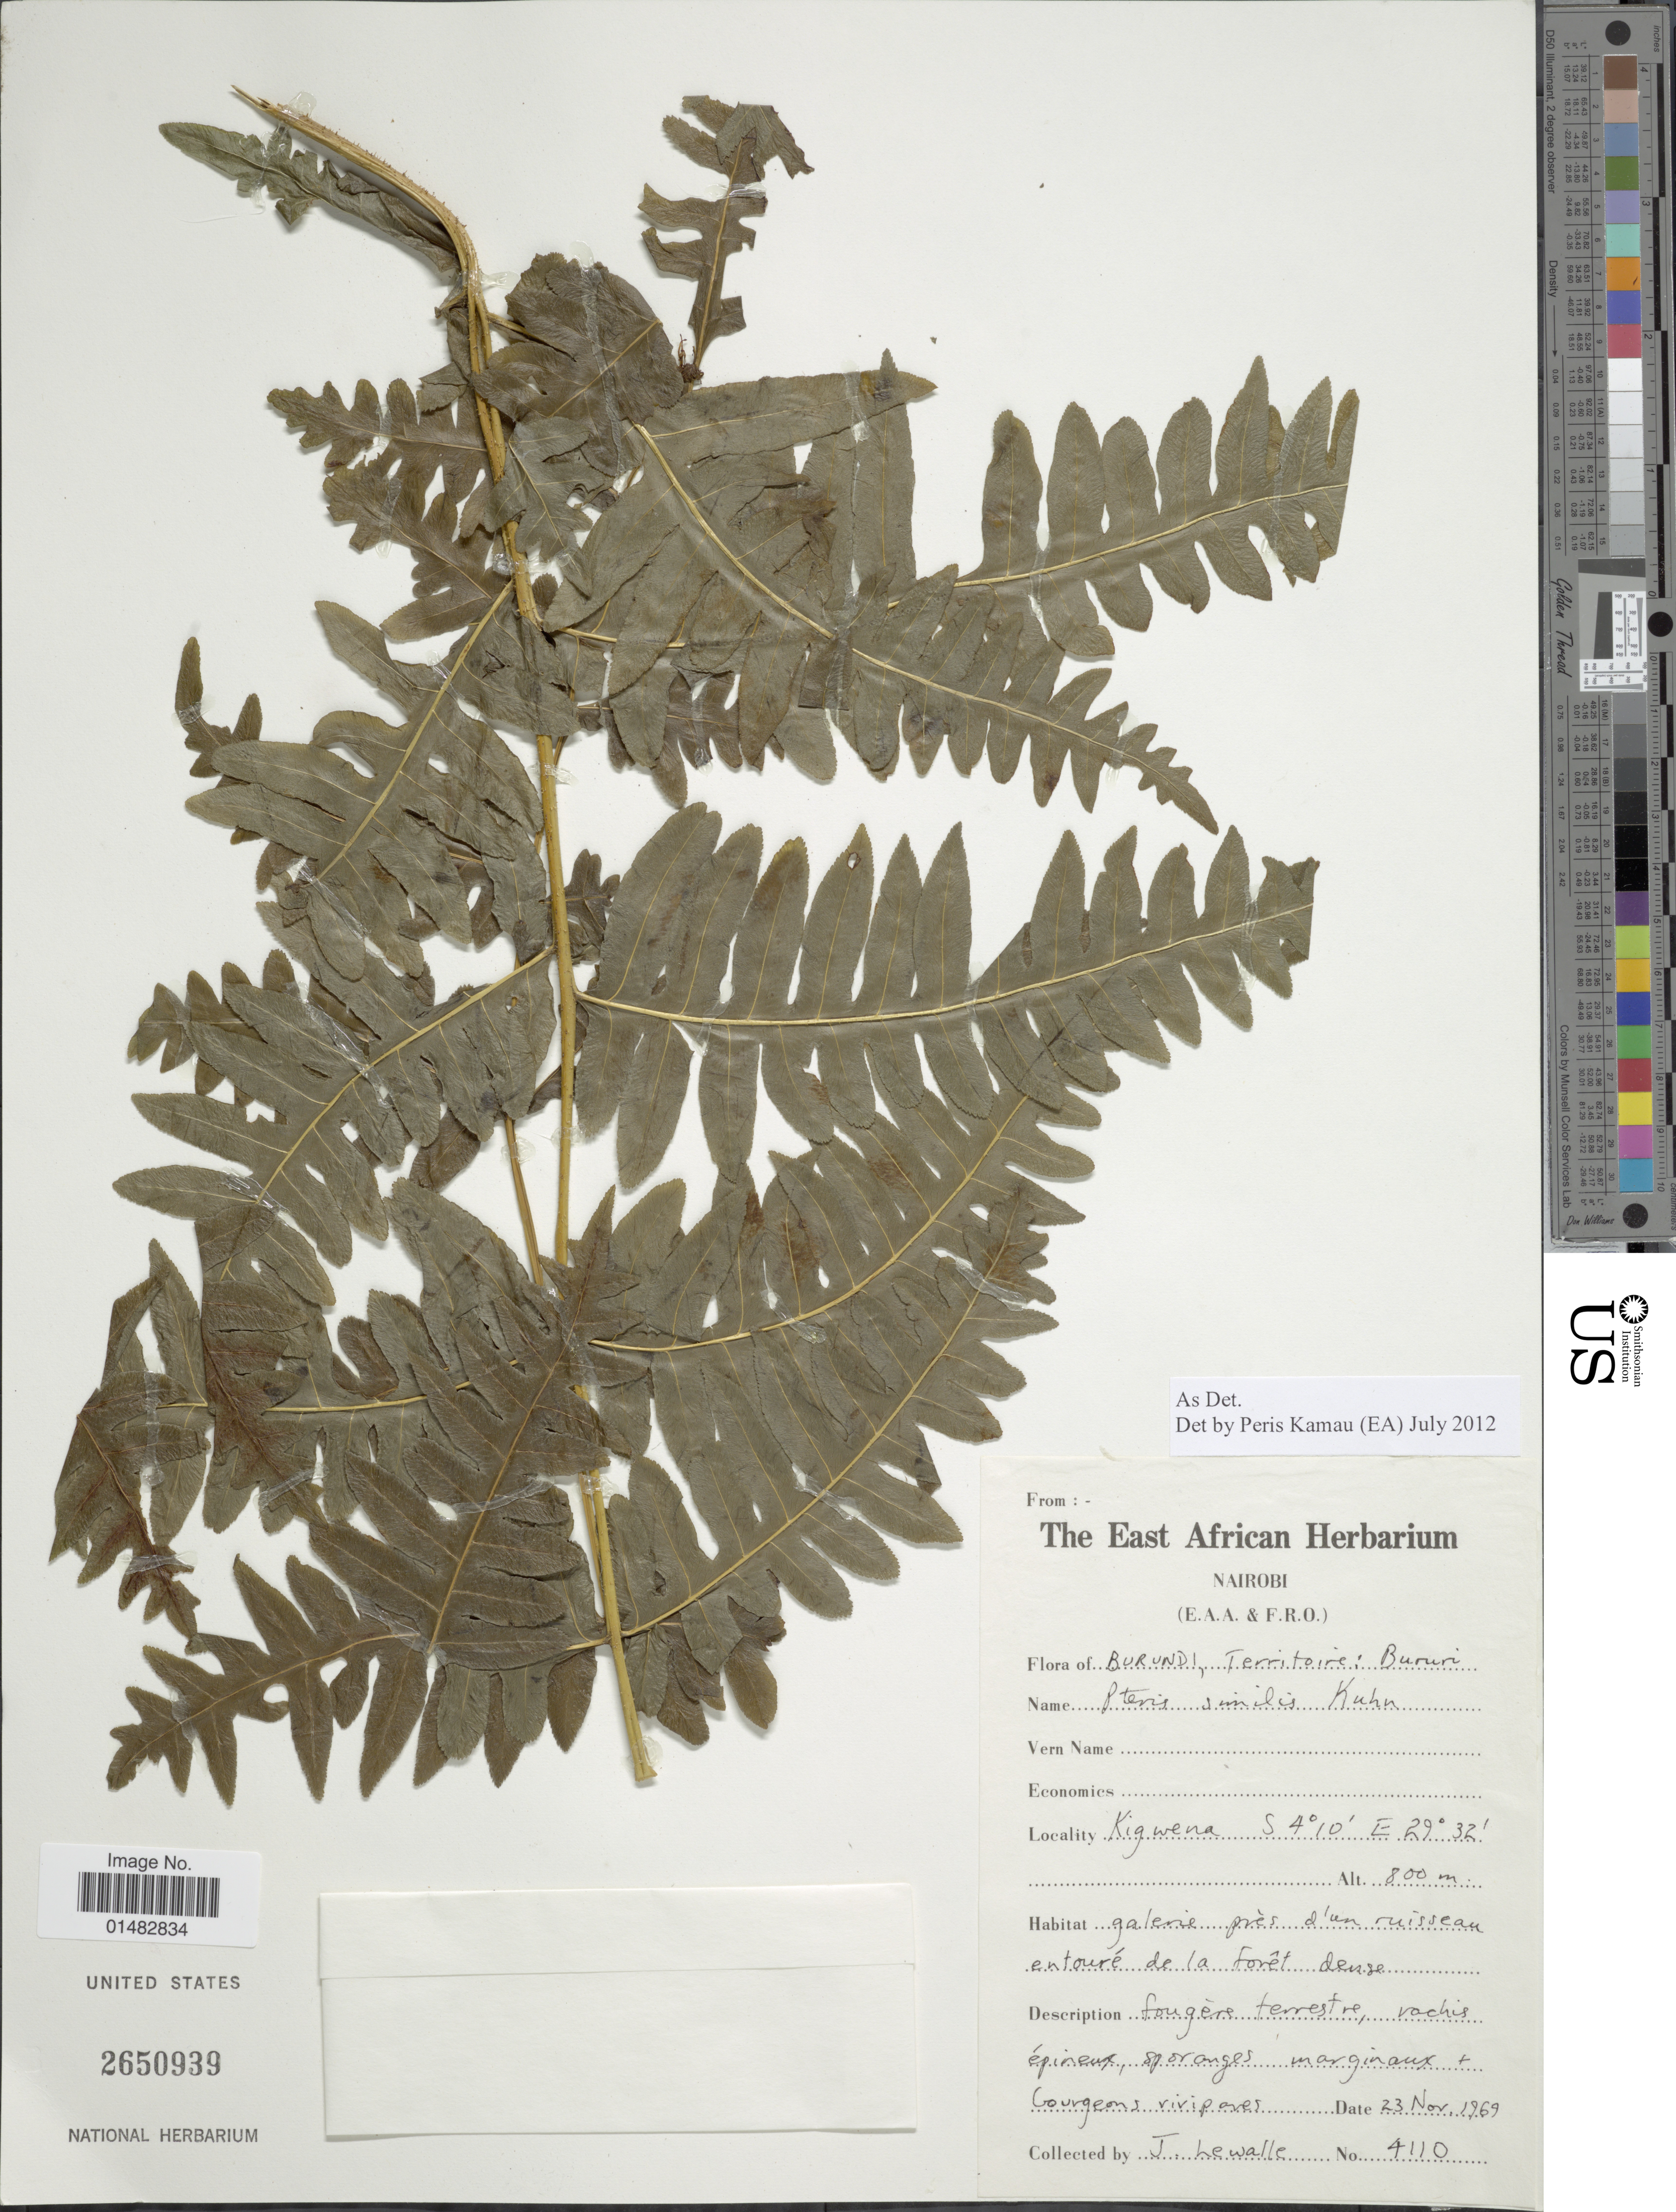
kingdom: Plantae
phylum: Tracheophyta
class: Polypodiopsida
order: Polypodiales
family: Pteridaceae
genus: Pteris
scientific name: Pteris similis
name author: Kuhn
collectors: J. Lewalle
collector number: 4110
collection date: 1969-11-23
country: Burundi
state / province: Bururi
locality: Kigwena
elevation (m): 800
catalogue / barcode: US 2650939